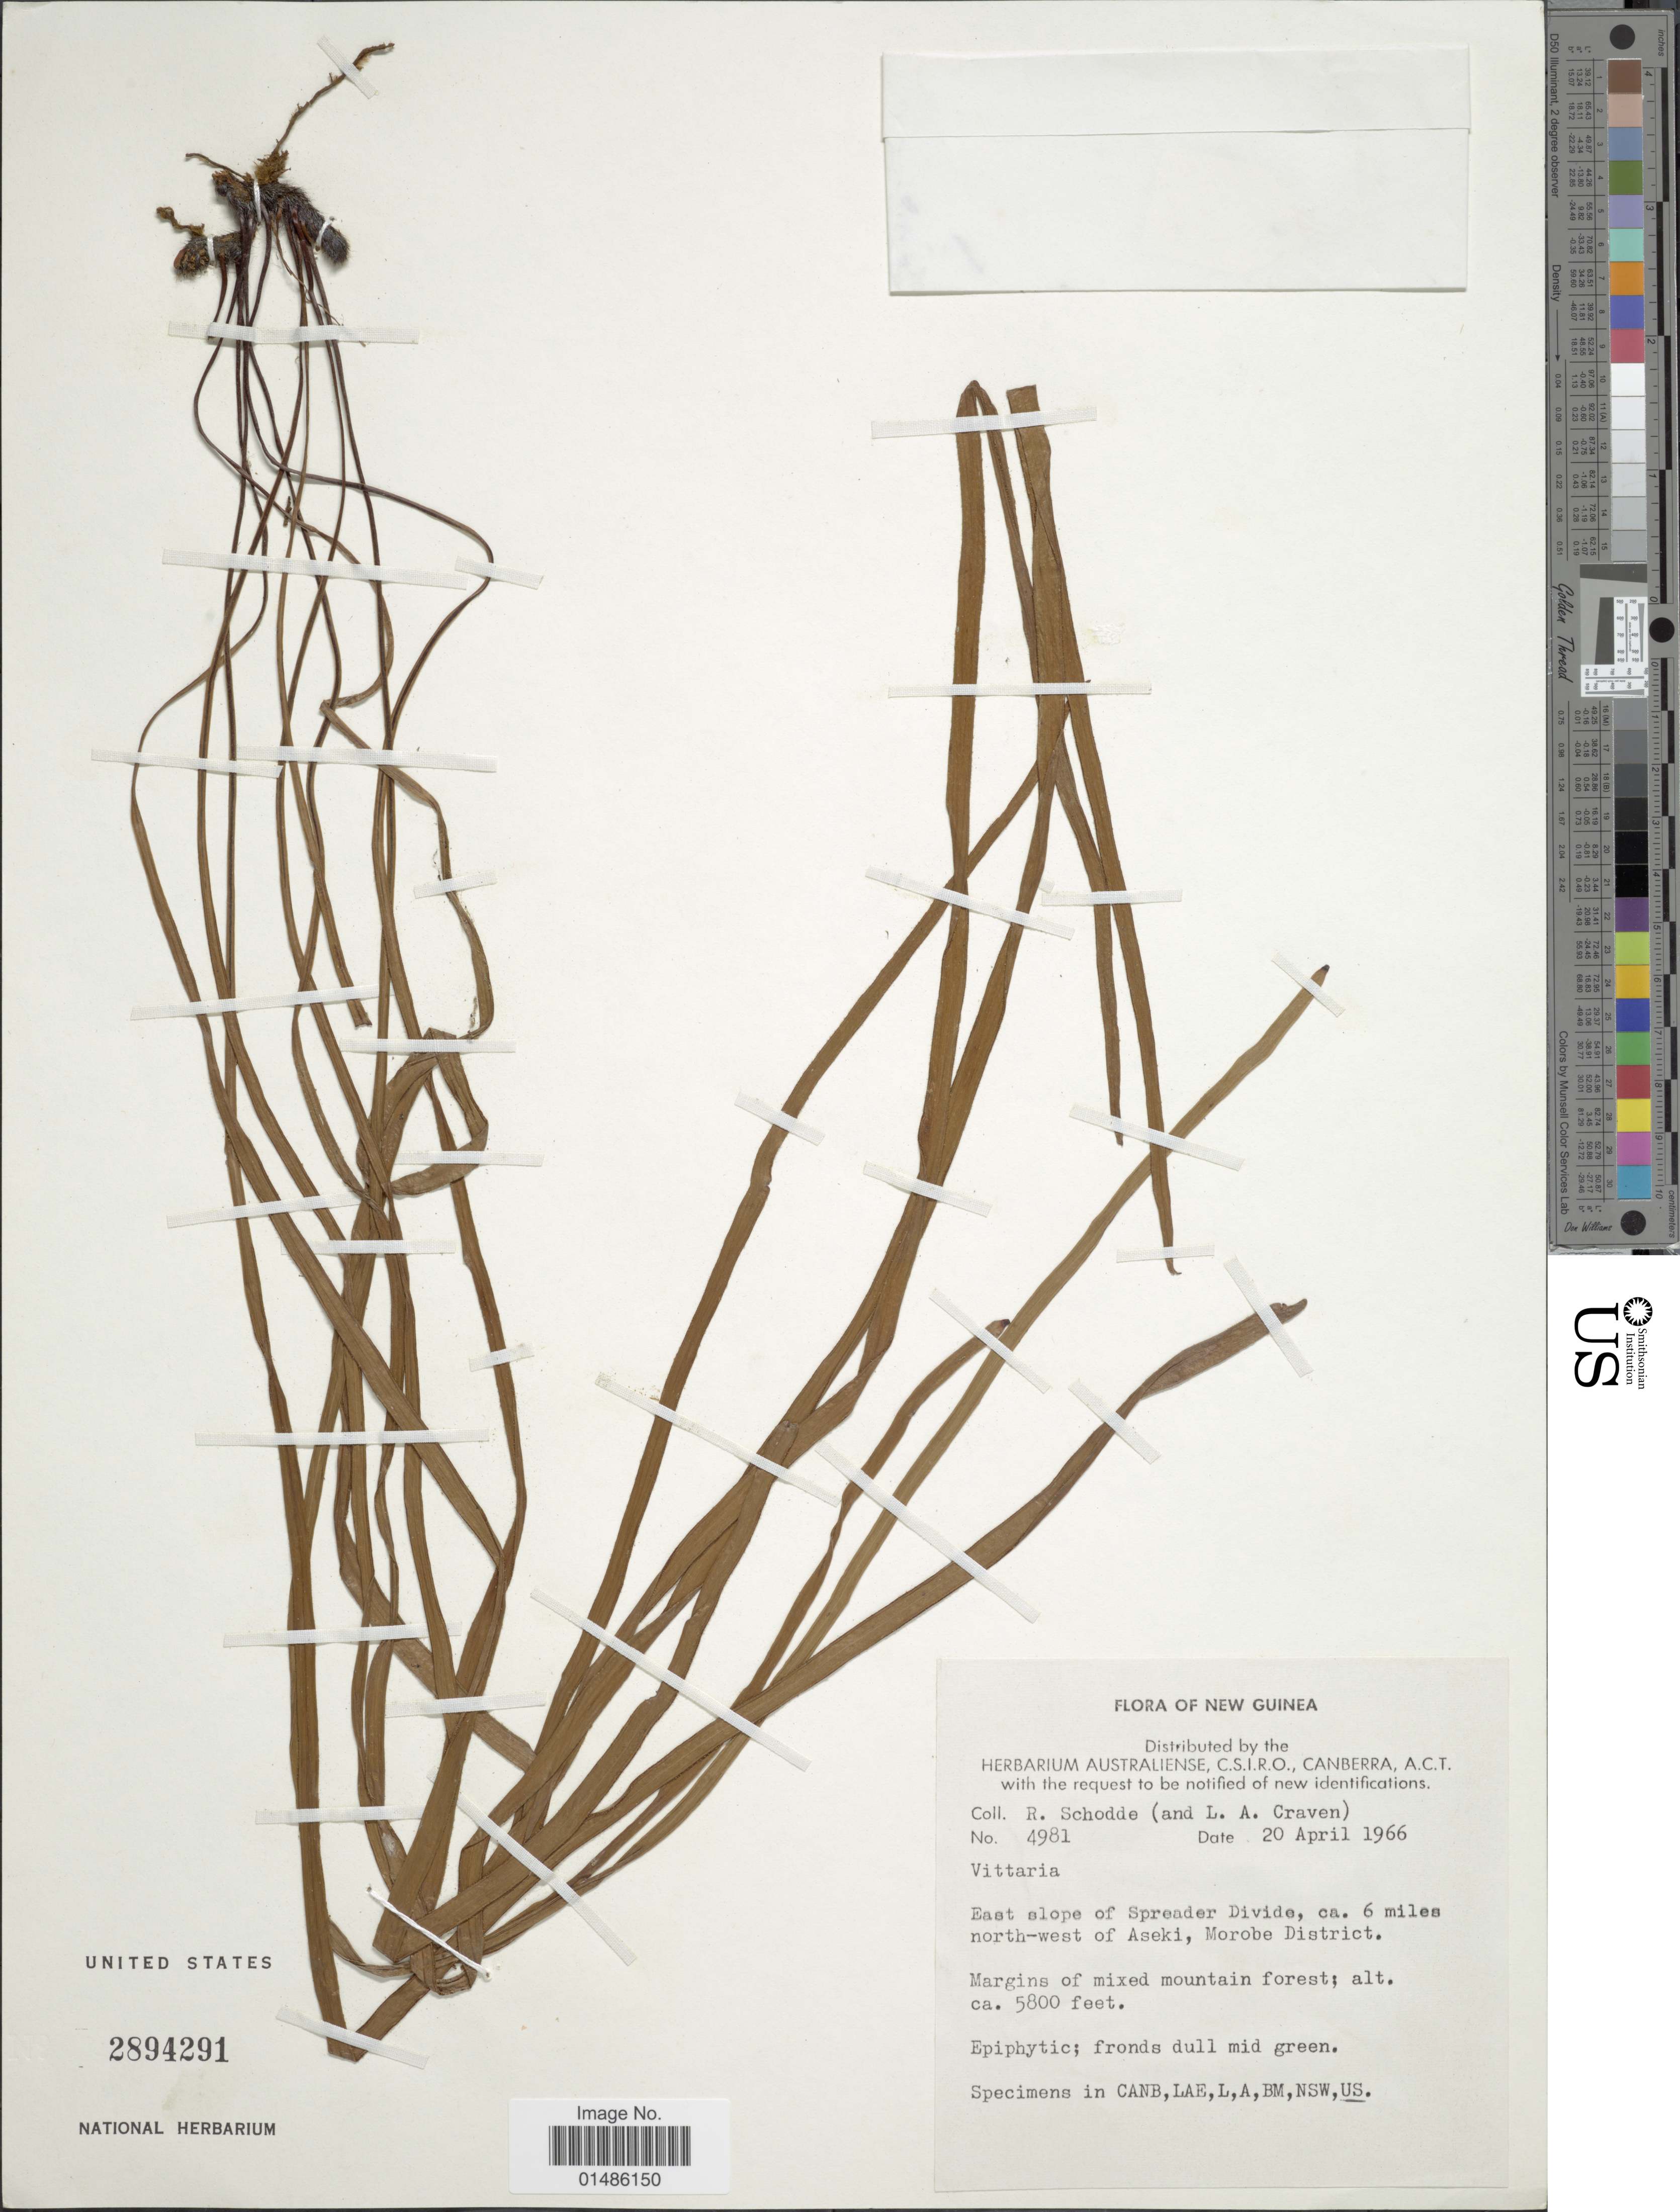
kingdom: Plantae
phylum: Tracheophyta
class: Polypodiopsida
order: Polypodiales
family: Pteridaceae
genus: Haplopteris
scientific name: Haplopteris sp.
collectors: R. Schodde & L. A. Craven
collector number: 4981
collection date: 1966-04-20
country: Papua New Guinea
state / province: Morobe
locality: New Guinea. East slope of Spreader Divide, ca. 6 miles north-west of Aseki.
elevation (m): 1768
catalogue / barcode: US 2894291